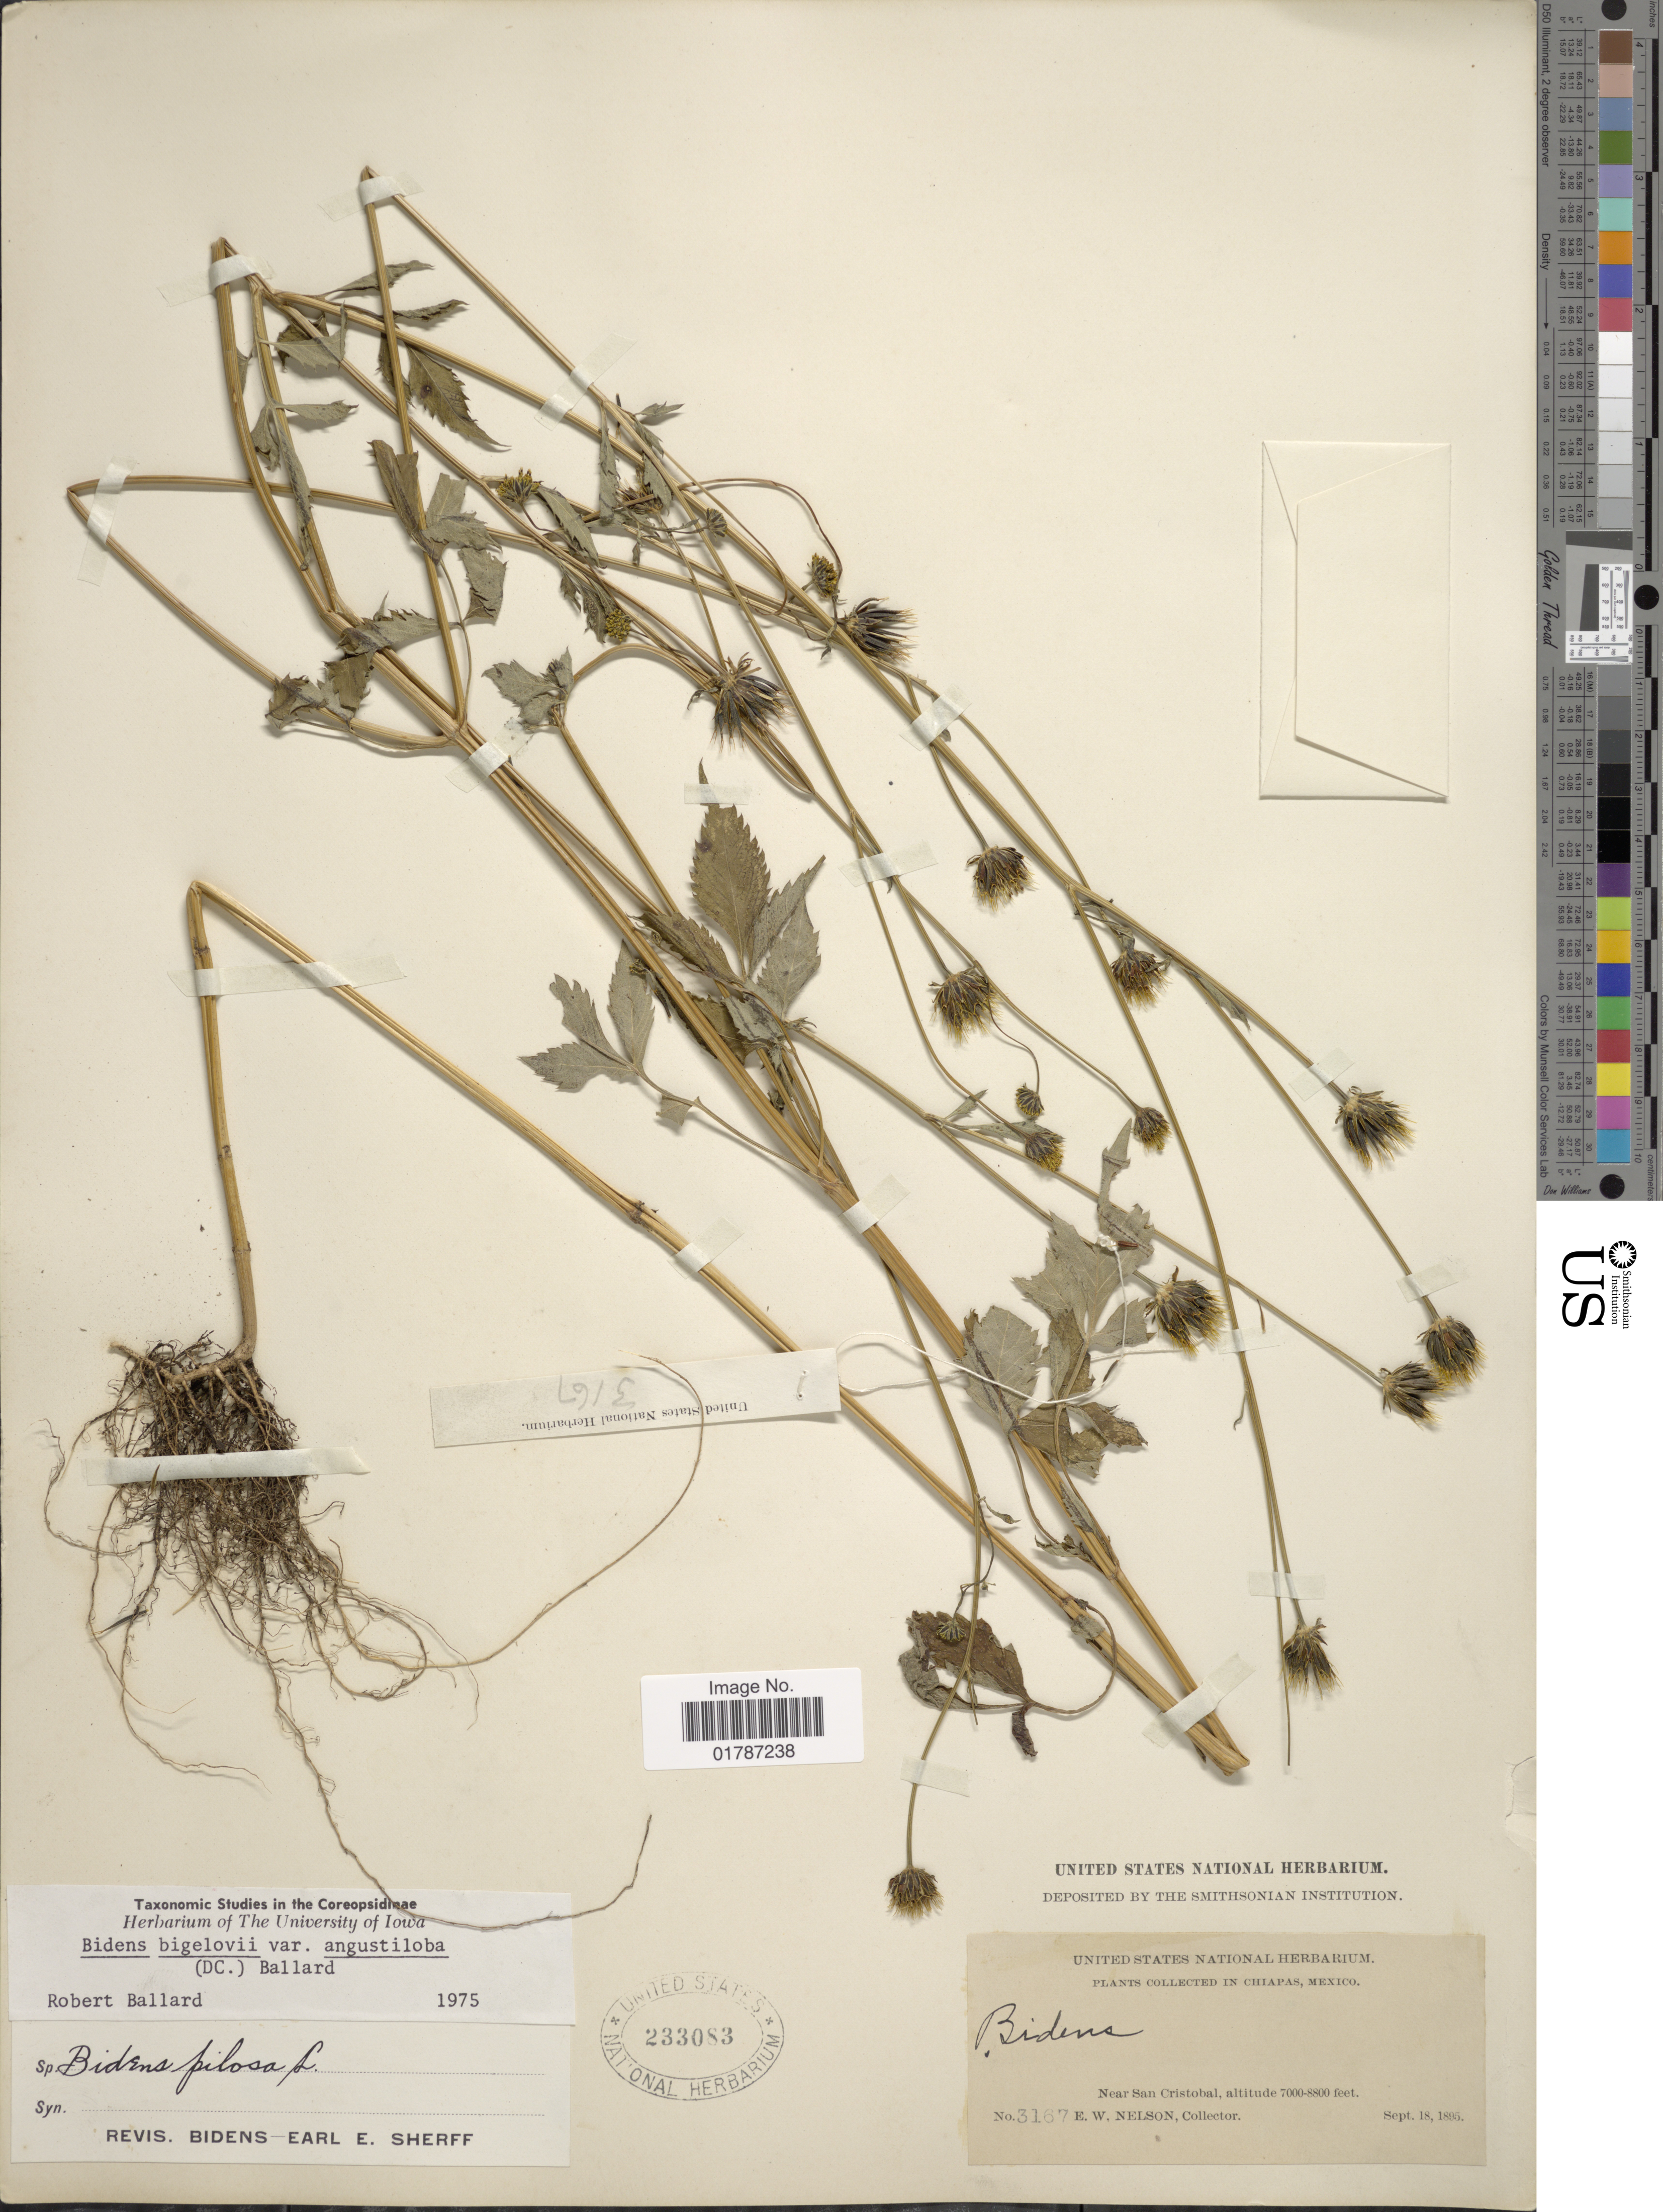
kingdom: Plantae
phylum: Tracheophyta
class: Magnoliopsida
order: Asterales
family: Asteraceae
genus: Bidens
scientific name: Bidens bigelovii var. angustiloba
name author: (DC.) Ballard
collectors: E. W. Nelson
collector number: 3167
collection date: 1895-09-18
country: Mexico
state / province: Chiapas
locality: In Chiapas, Mexico. Near San Cristobal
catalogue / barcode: US 233083